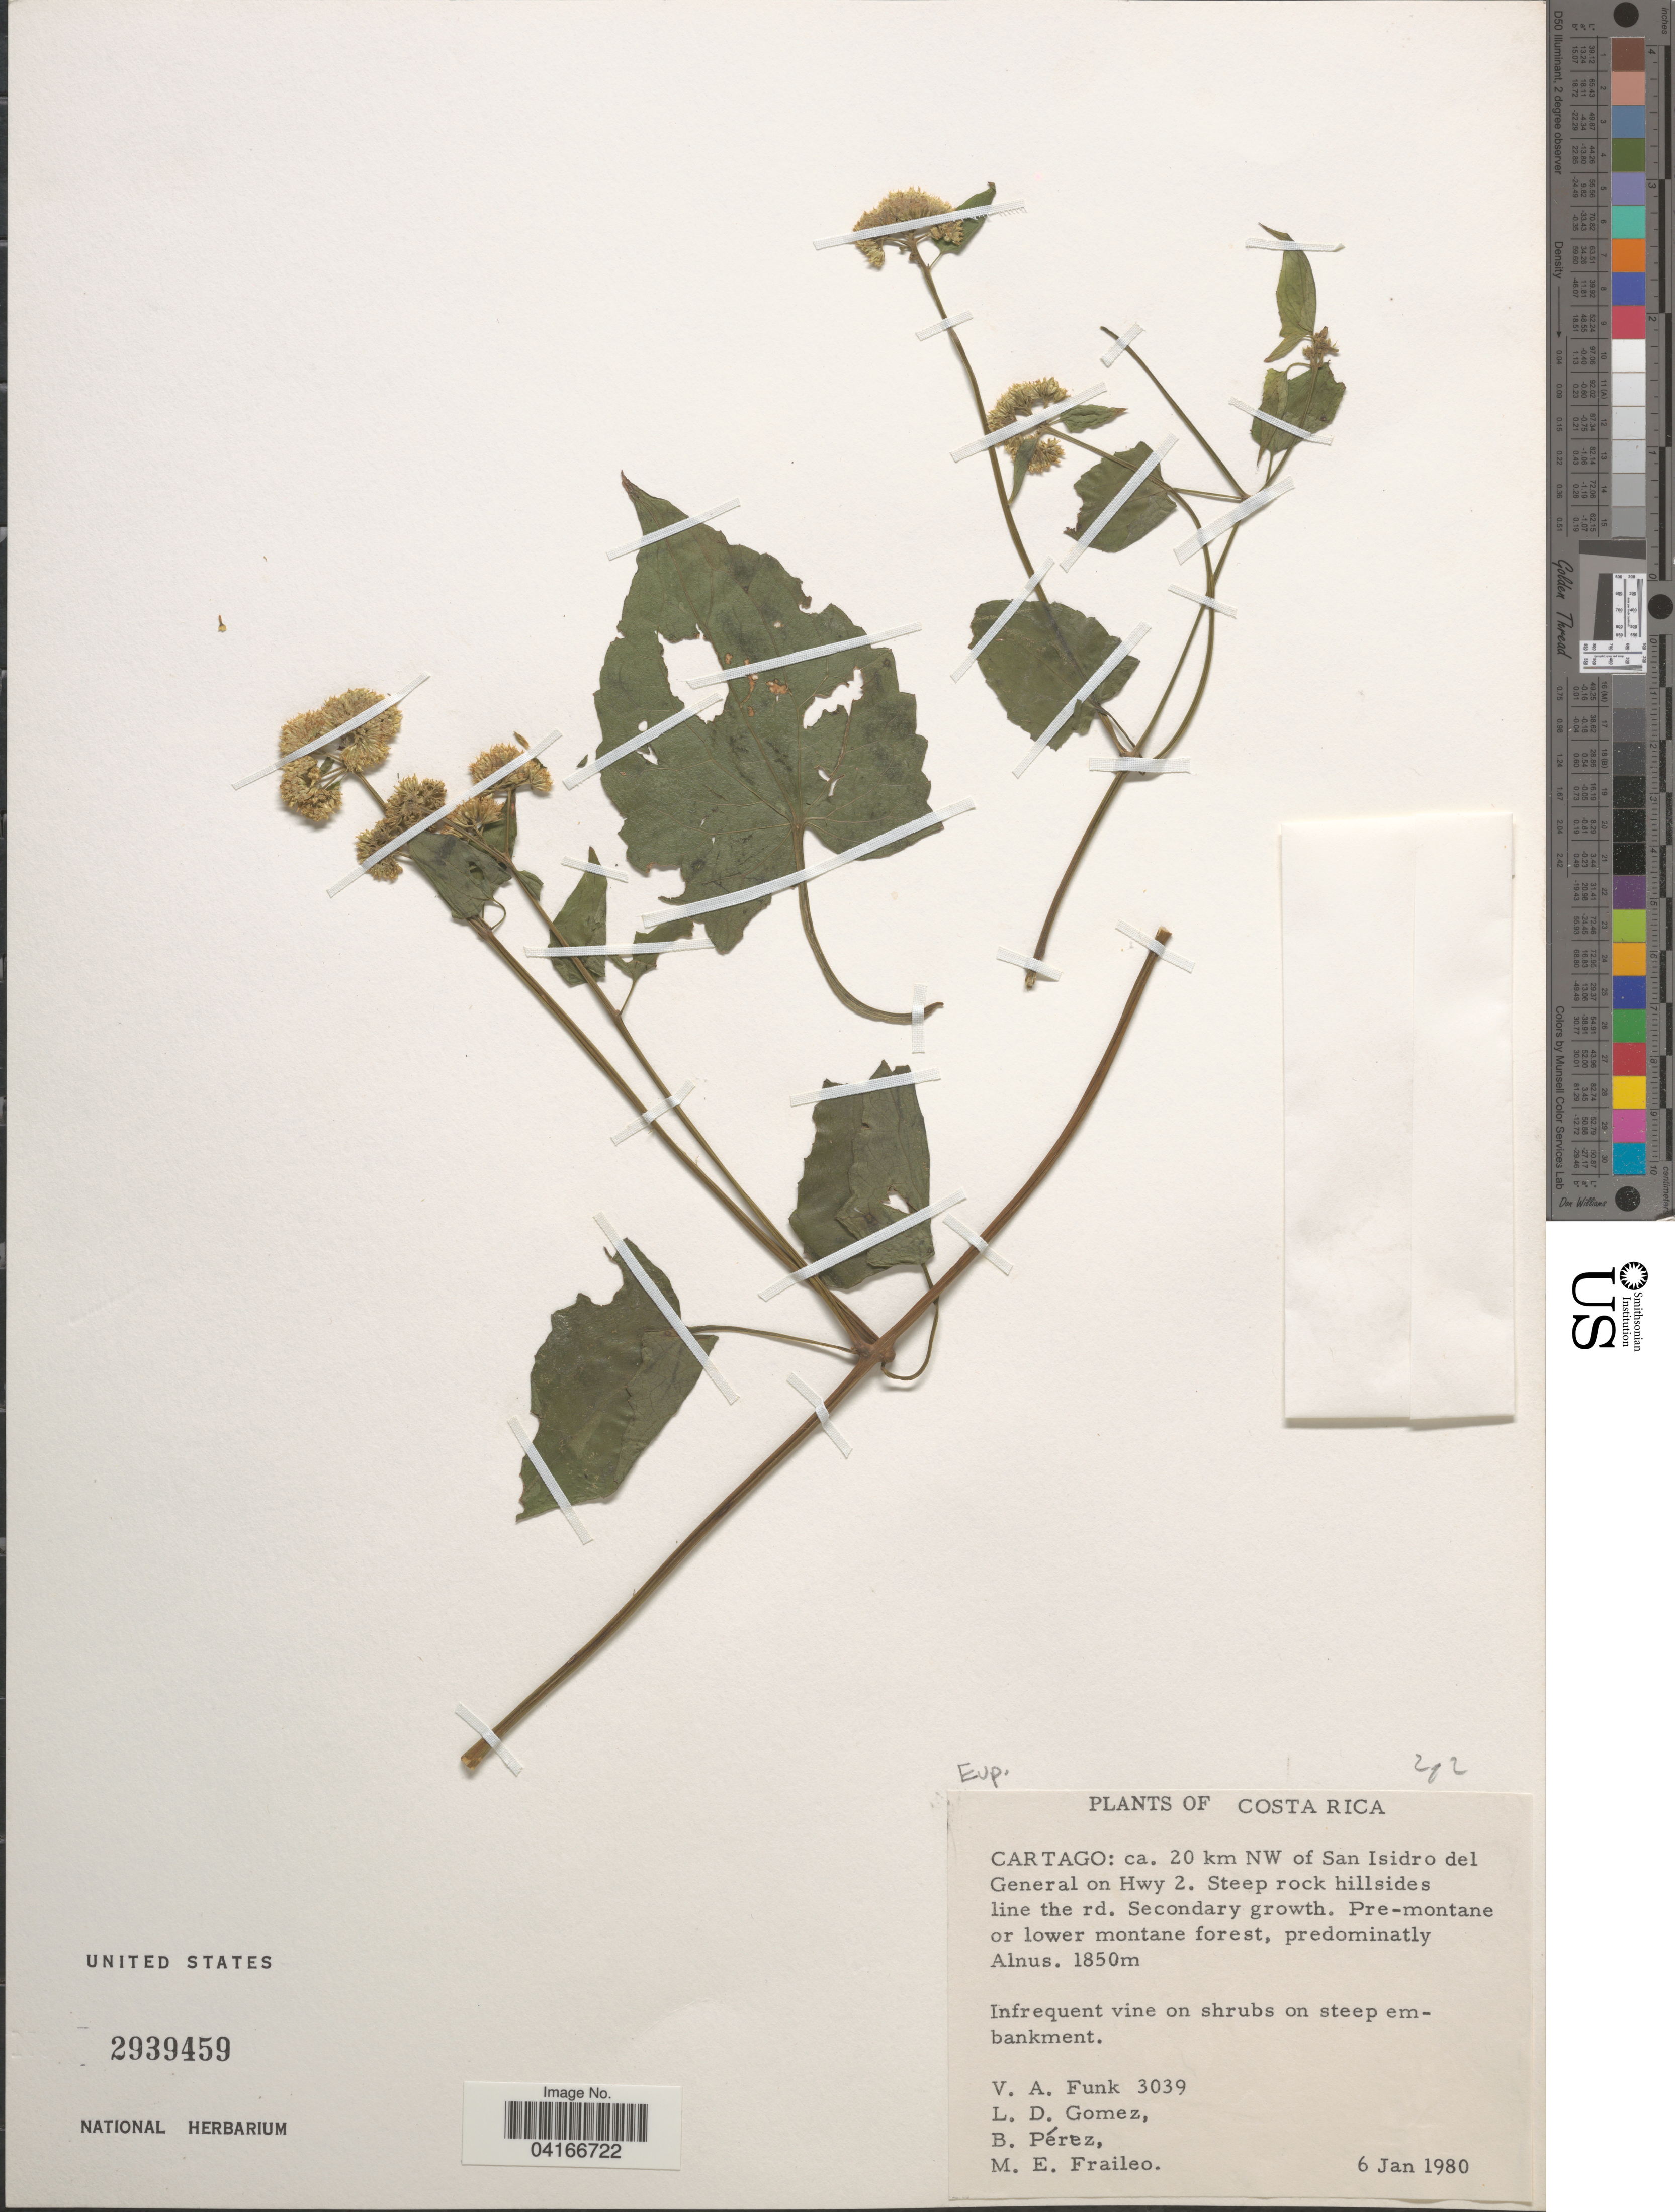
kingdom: Plantae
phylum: Tracheophyta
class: Magnoliopsida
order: Asterales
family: Asteraceae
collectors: V. Funk, L. D. Gómez, B. Pérez & M. Fraileo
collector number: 3039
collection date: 1980-01-06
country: Costa Rica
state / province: Cartago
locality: Ca. 20 km NW of San Isidro del General on Hwy 2. Steep rock hillsides line the rd.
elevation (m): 1850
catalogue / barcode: US 2939459